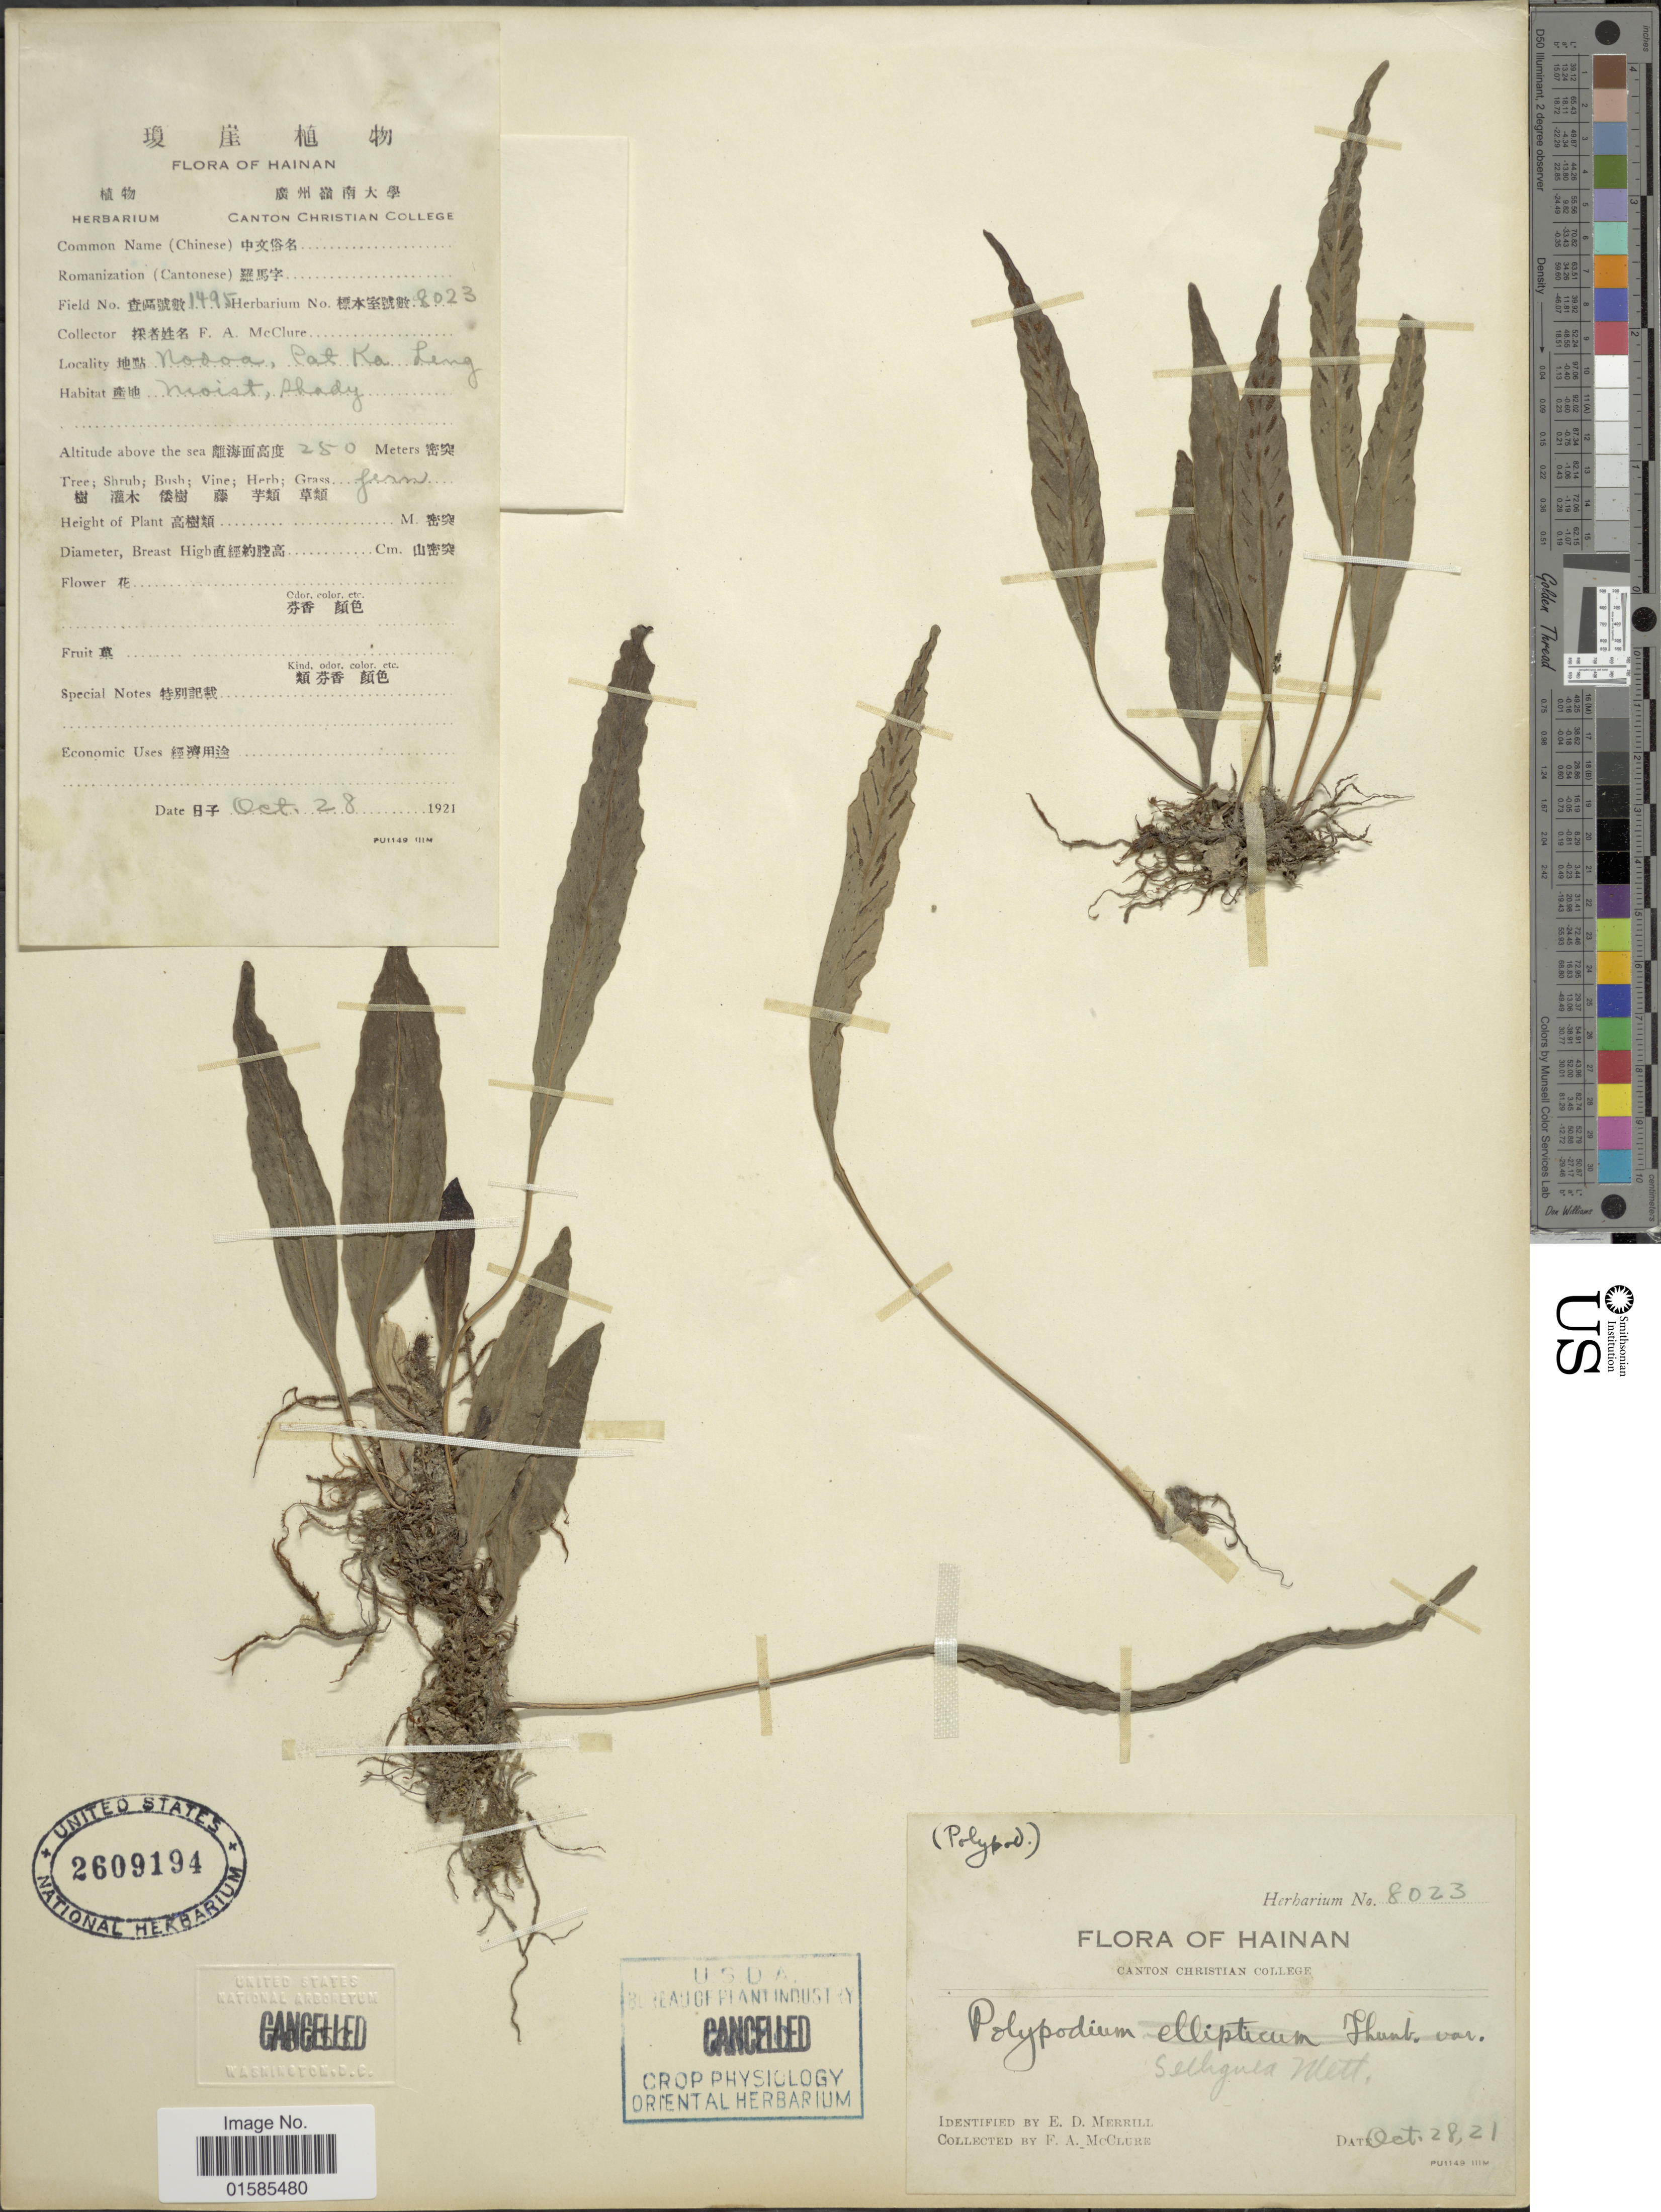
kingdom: Plantae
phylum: Tracheophyta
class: Polypodiopsida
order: Polypodiales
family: Polypodiaceae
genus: Leptochilus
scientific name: Leptochilus pedunculatus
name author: (Hook. & Grev.) Fraser-Jenk.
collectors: F. A. McClure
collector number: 1495/8023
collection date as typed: Transcribed d/m/y: 28/10/21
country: China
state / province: Hainan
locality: Hainan, Canton Christian College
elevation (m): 250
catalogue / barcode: US 2609194